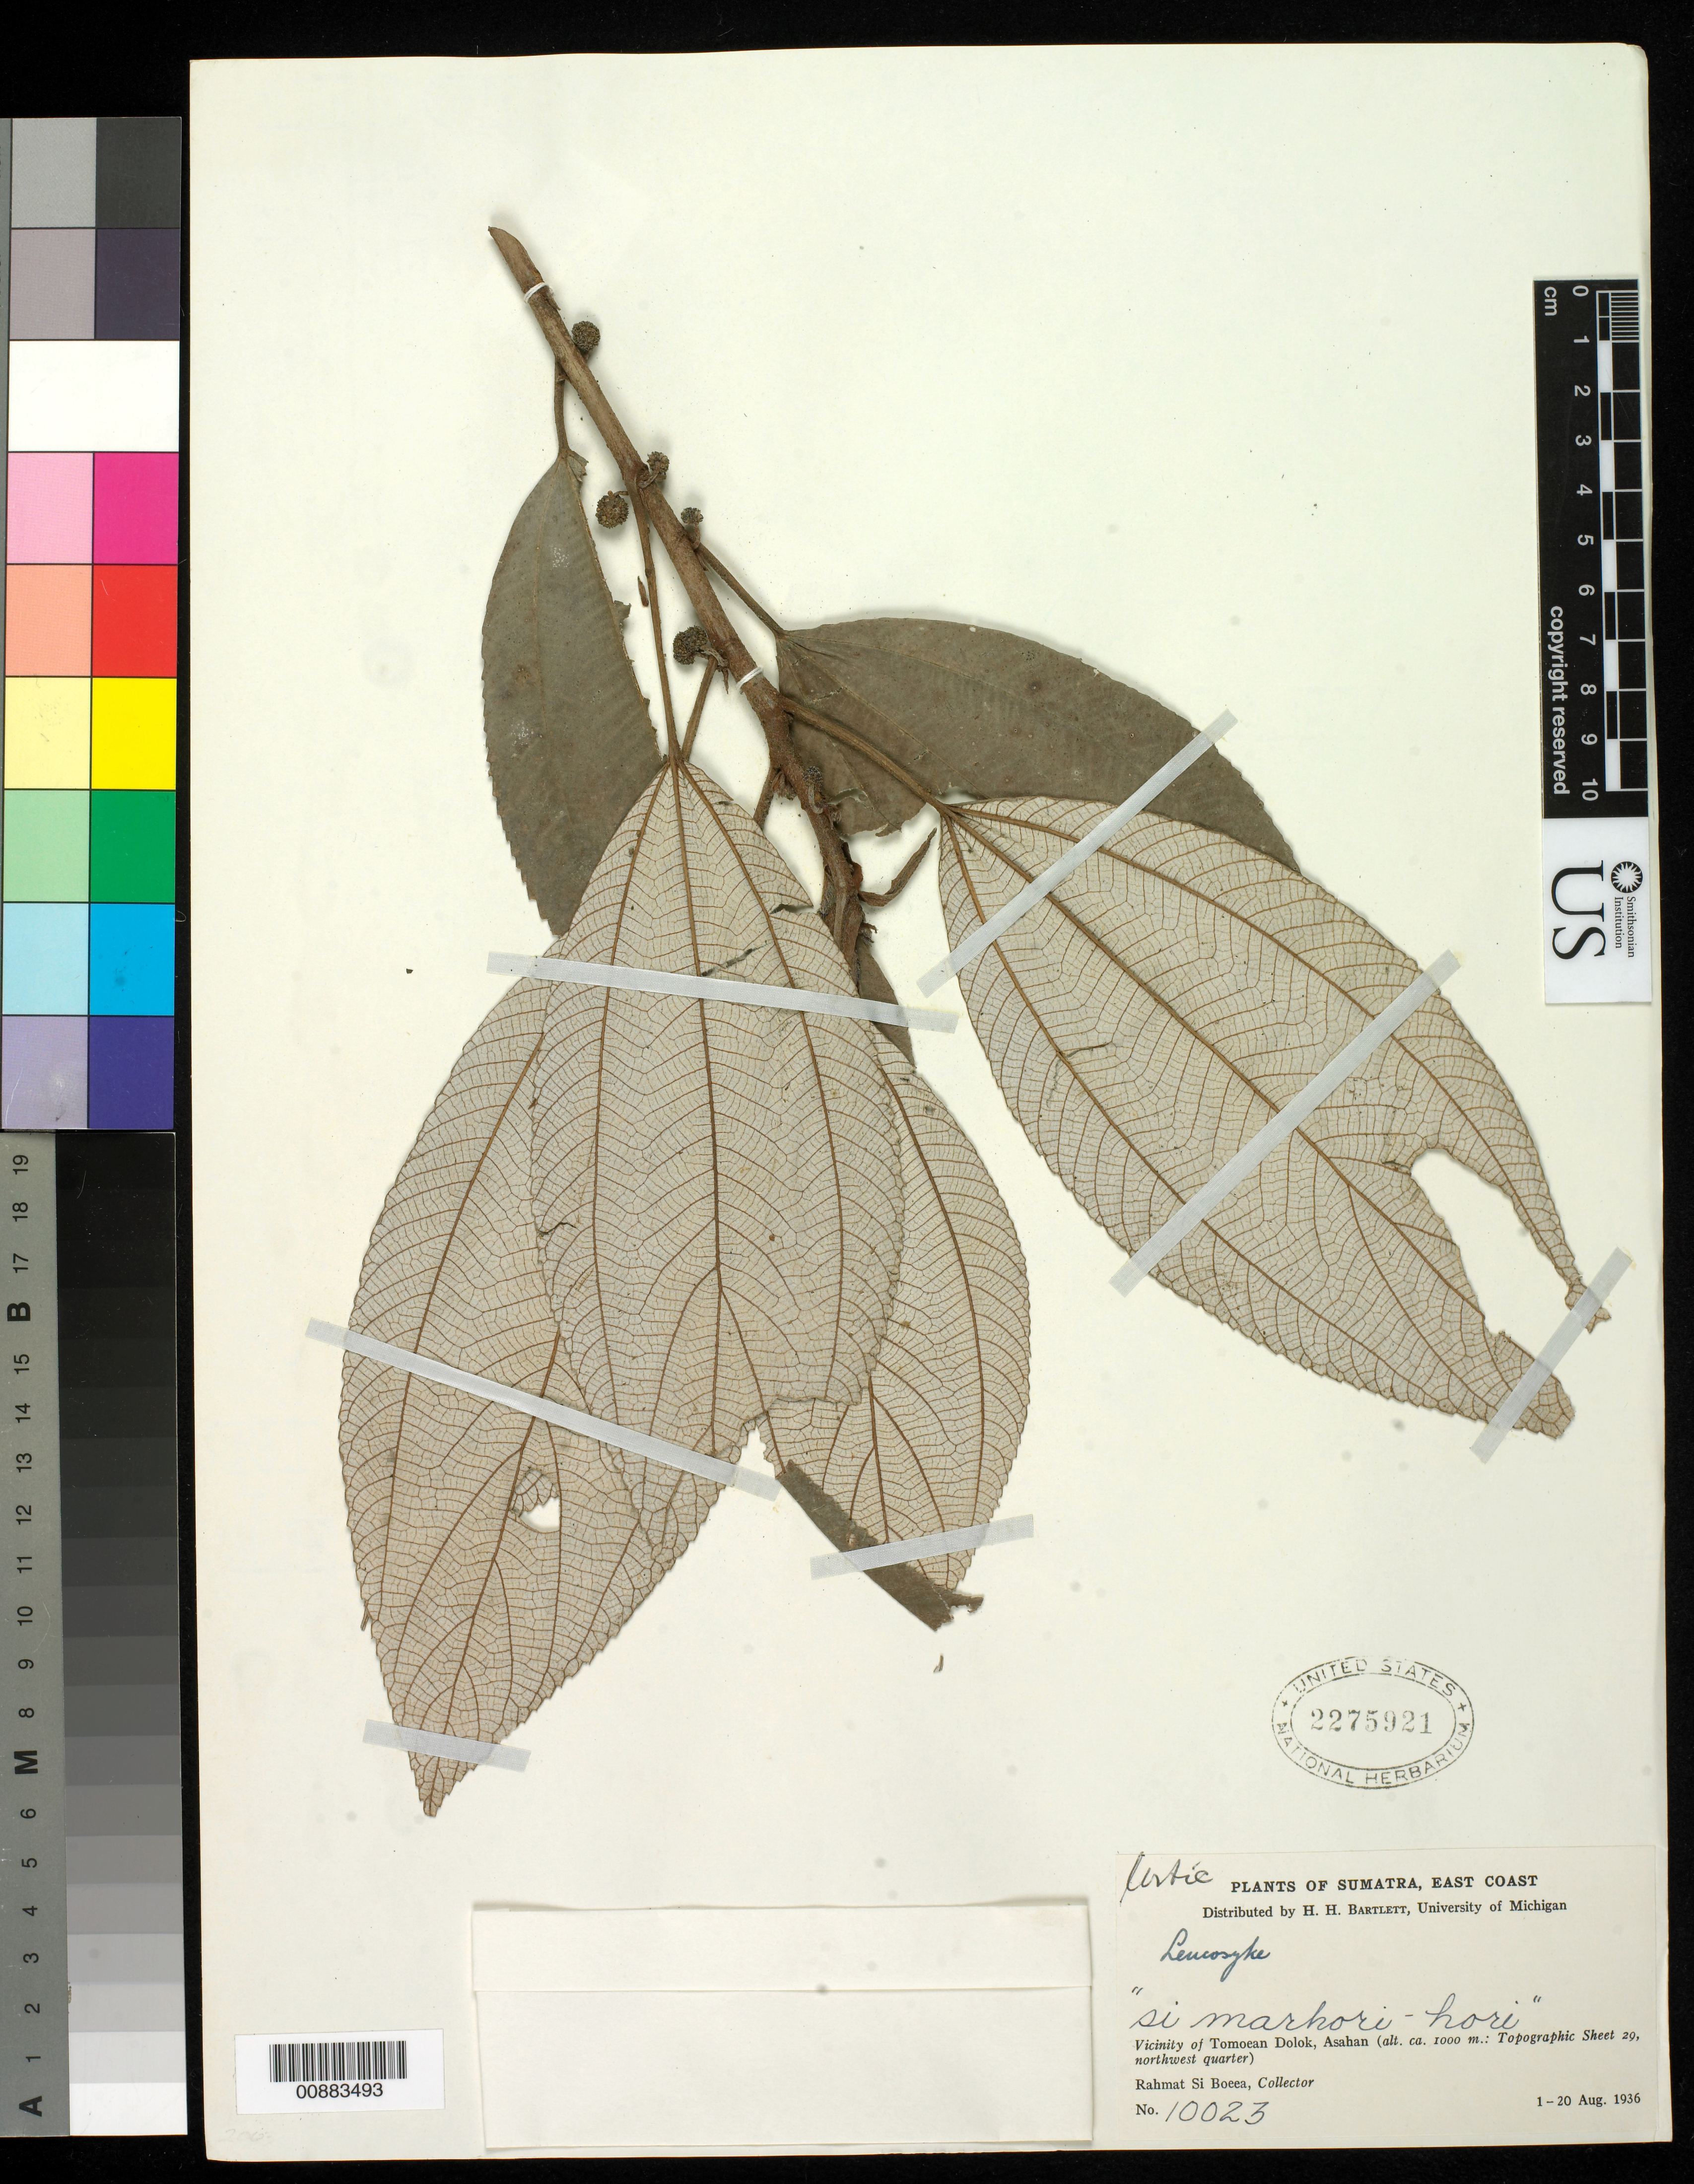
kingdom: Plantae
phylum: Tracheophyta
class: Magnoliopsida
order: Rosales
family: Urticaceae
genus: Leucosyke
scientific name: Leucosyke sp.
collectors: Rahmat Si Boeea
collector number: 10023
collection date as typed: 01 Aug 1936 to 20 Aug 1936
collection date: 1936-08-01/1936-08-20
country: Indonesia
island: Sumatra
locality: In the vicinity of Tomoean Dolok, Asahan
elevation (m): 1000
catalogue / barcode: US 2275921